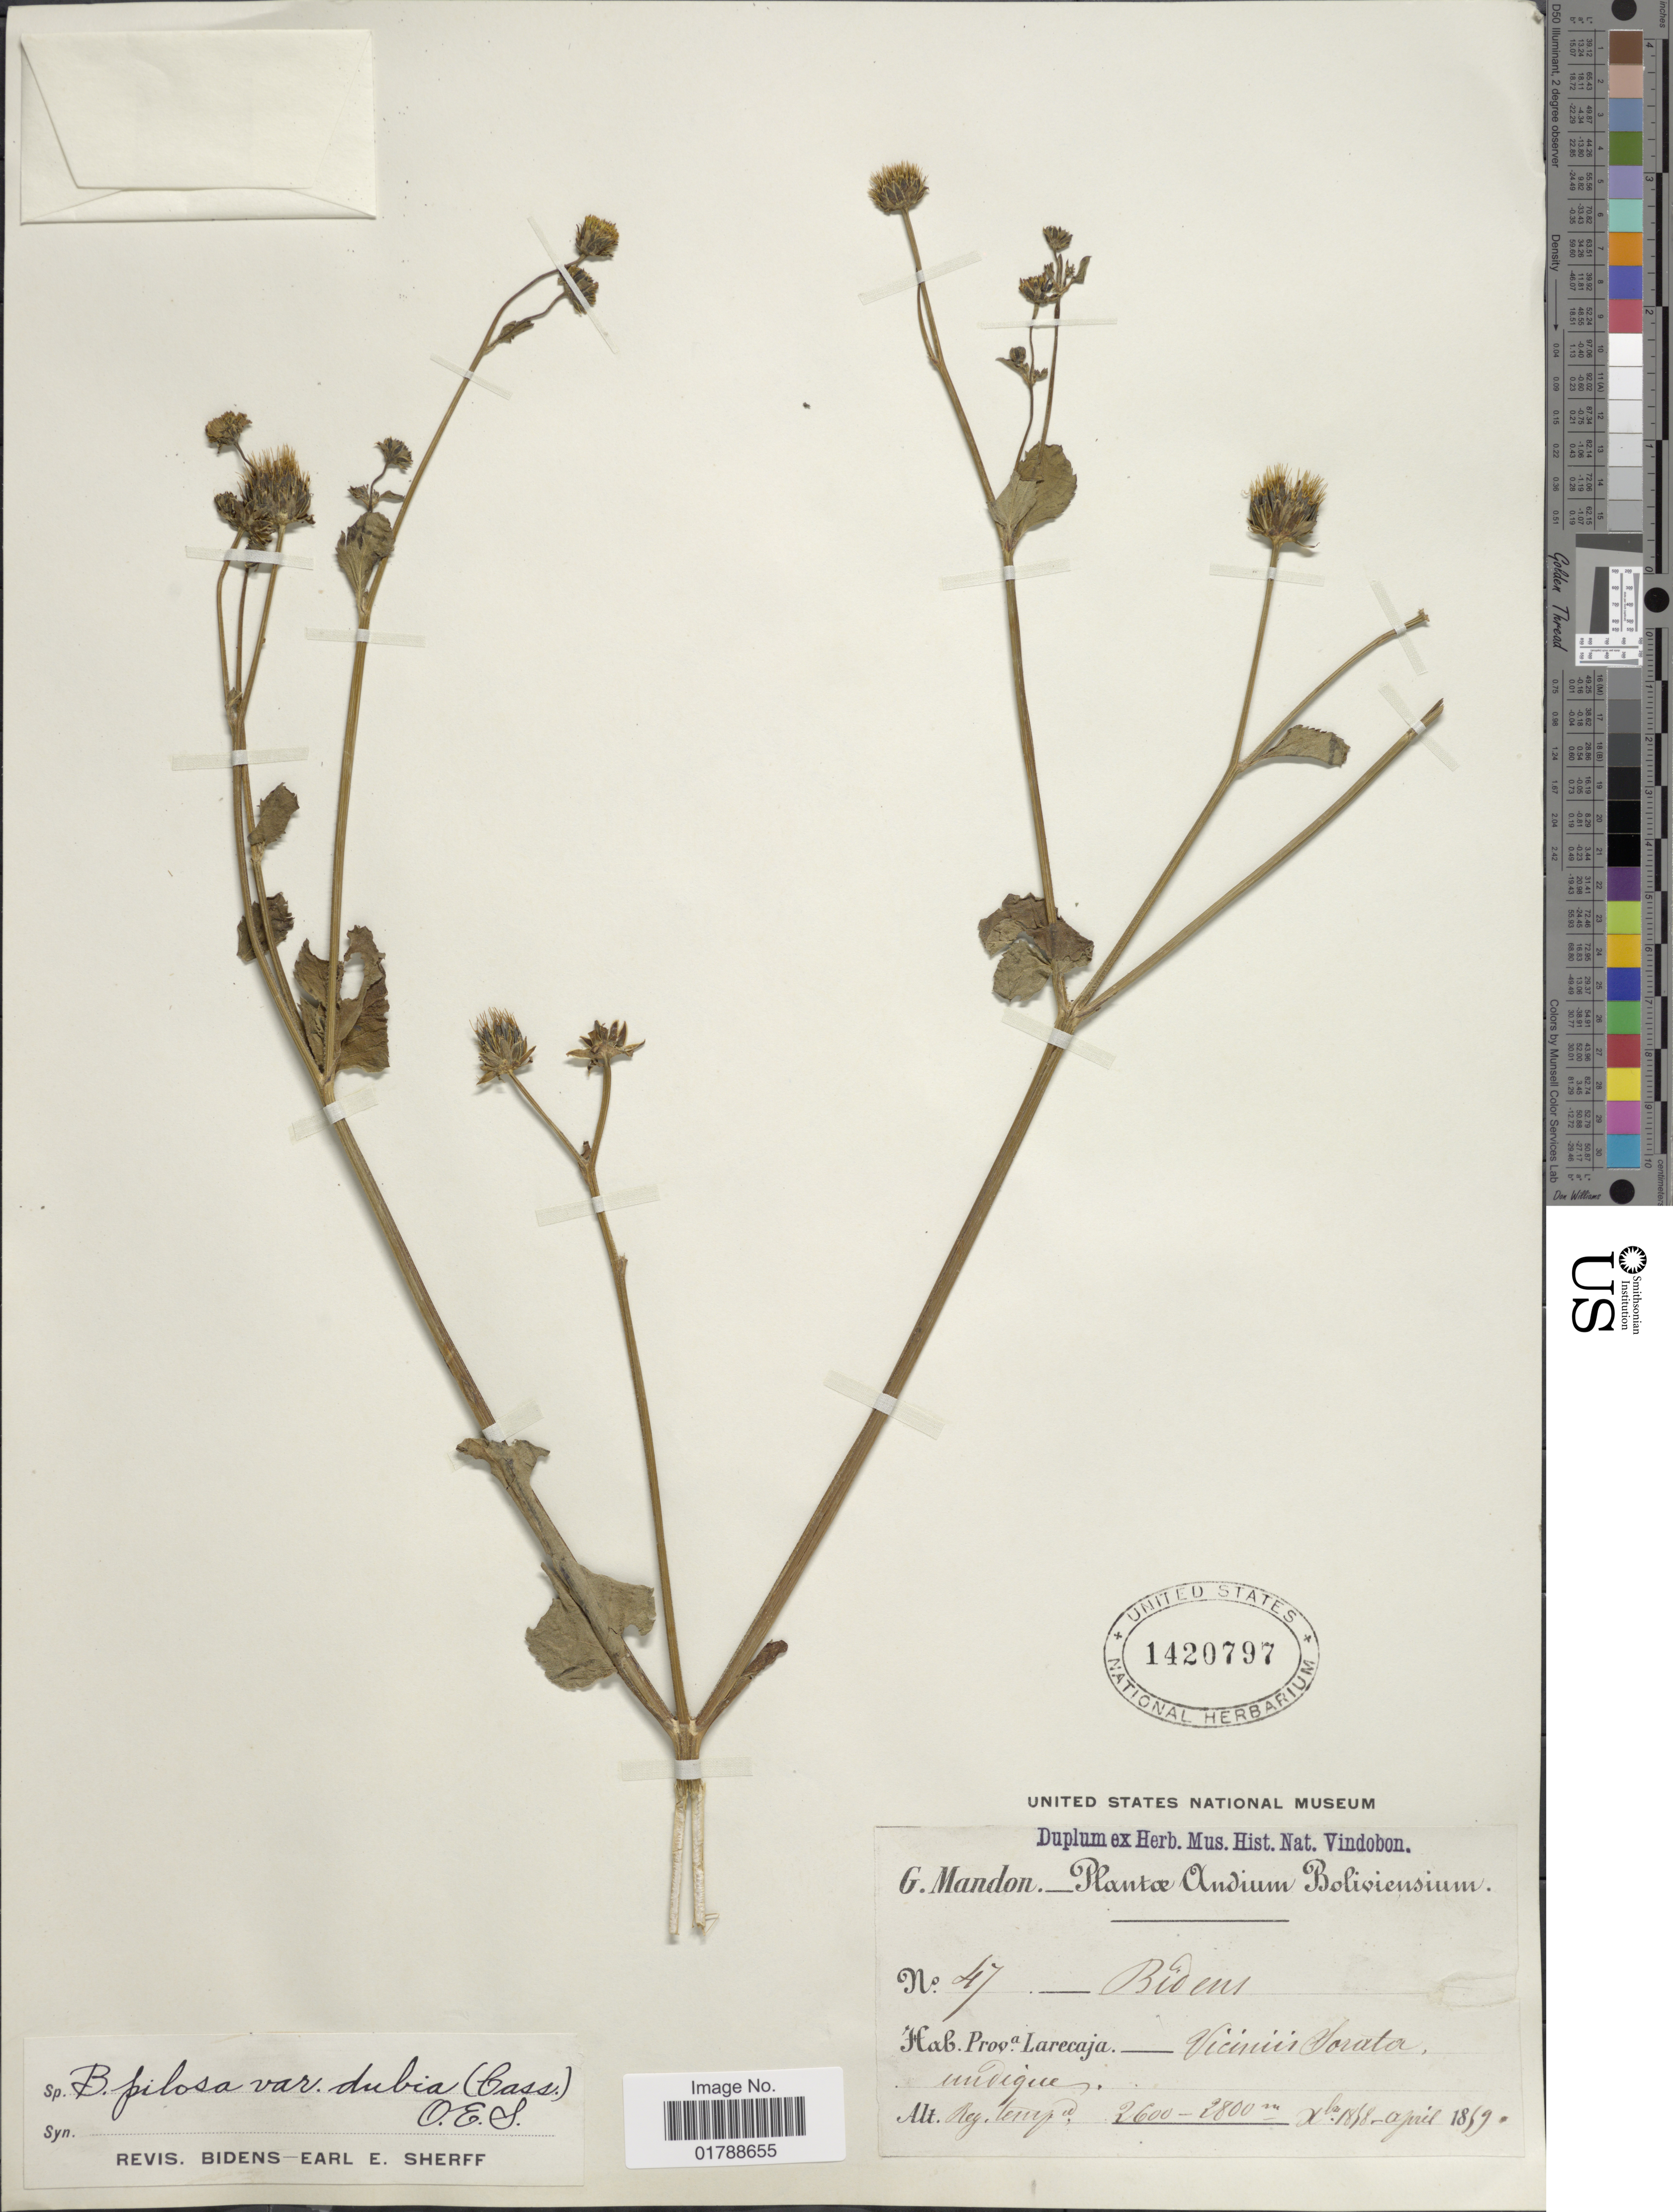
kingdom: Plantae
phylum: Tracheophyta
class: Magnoliopsida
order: Asterales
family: Asteraceae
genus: Bidens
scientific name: Bidens pilosa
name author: L.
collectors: G. Mandon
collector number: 47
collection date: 1898-10/1899-04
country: Bolivia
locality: Prova. Larecaja. Vicinis Sorata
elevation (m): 2600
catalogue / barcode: US 1420797